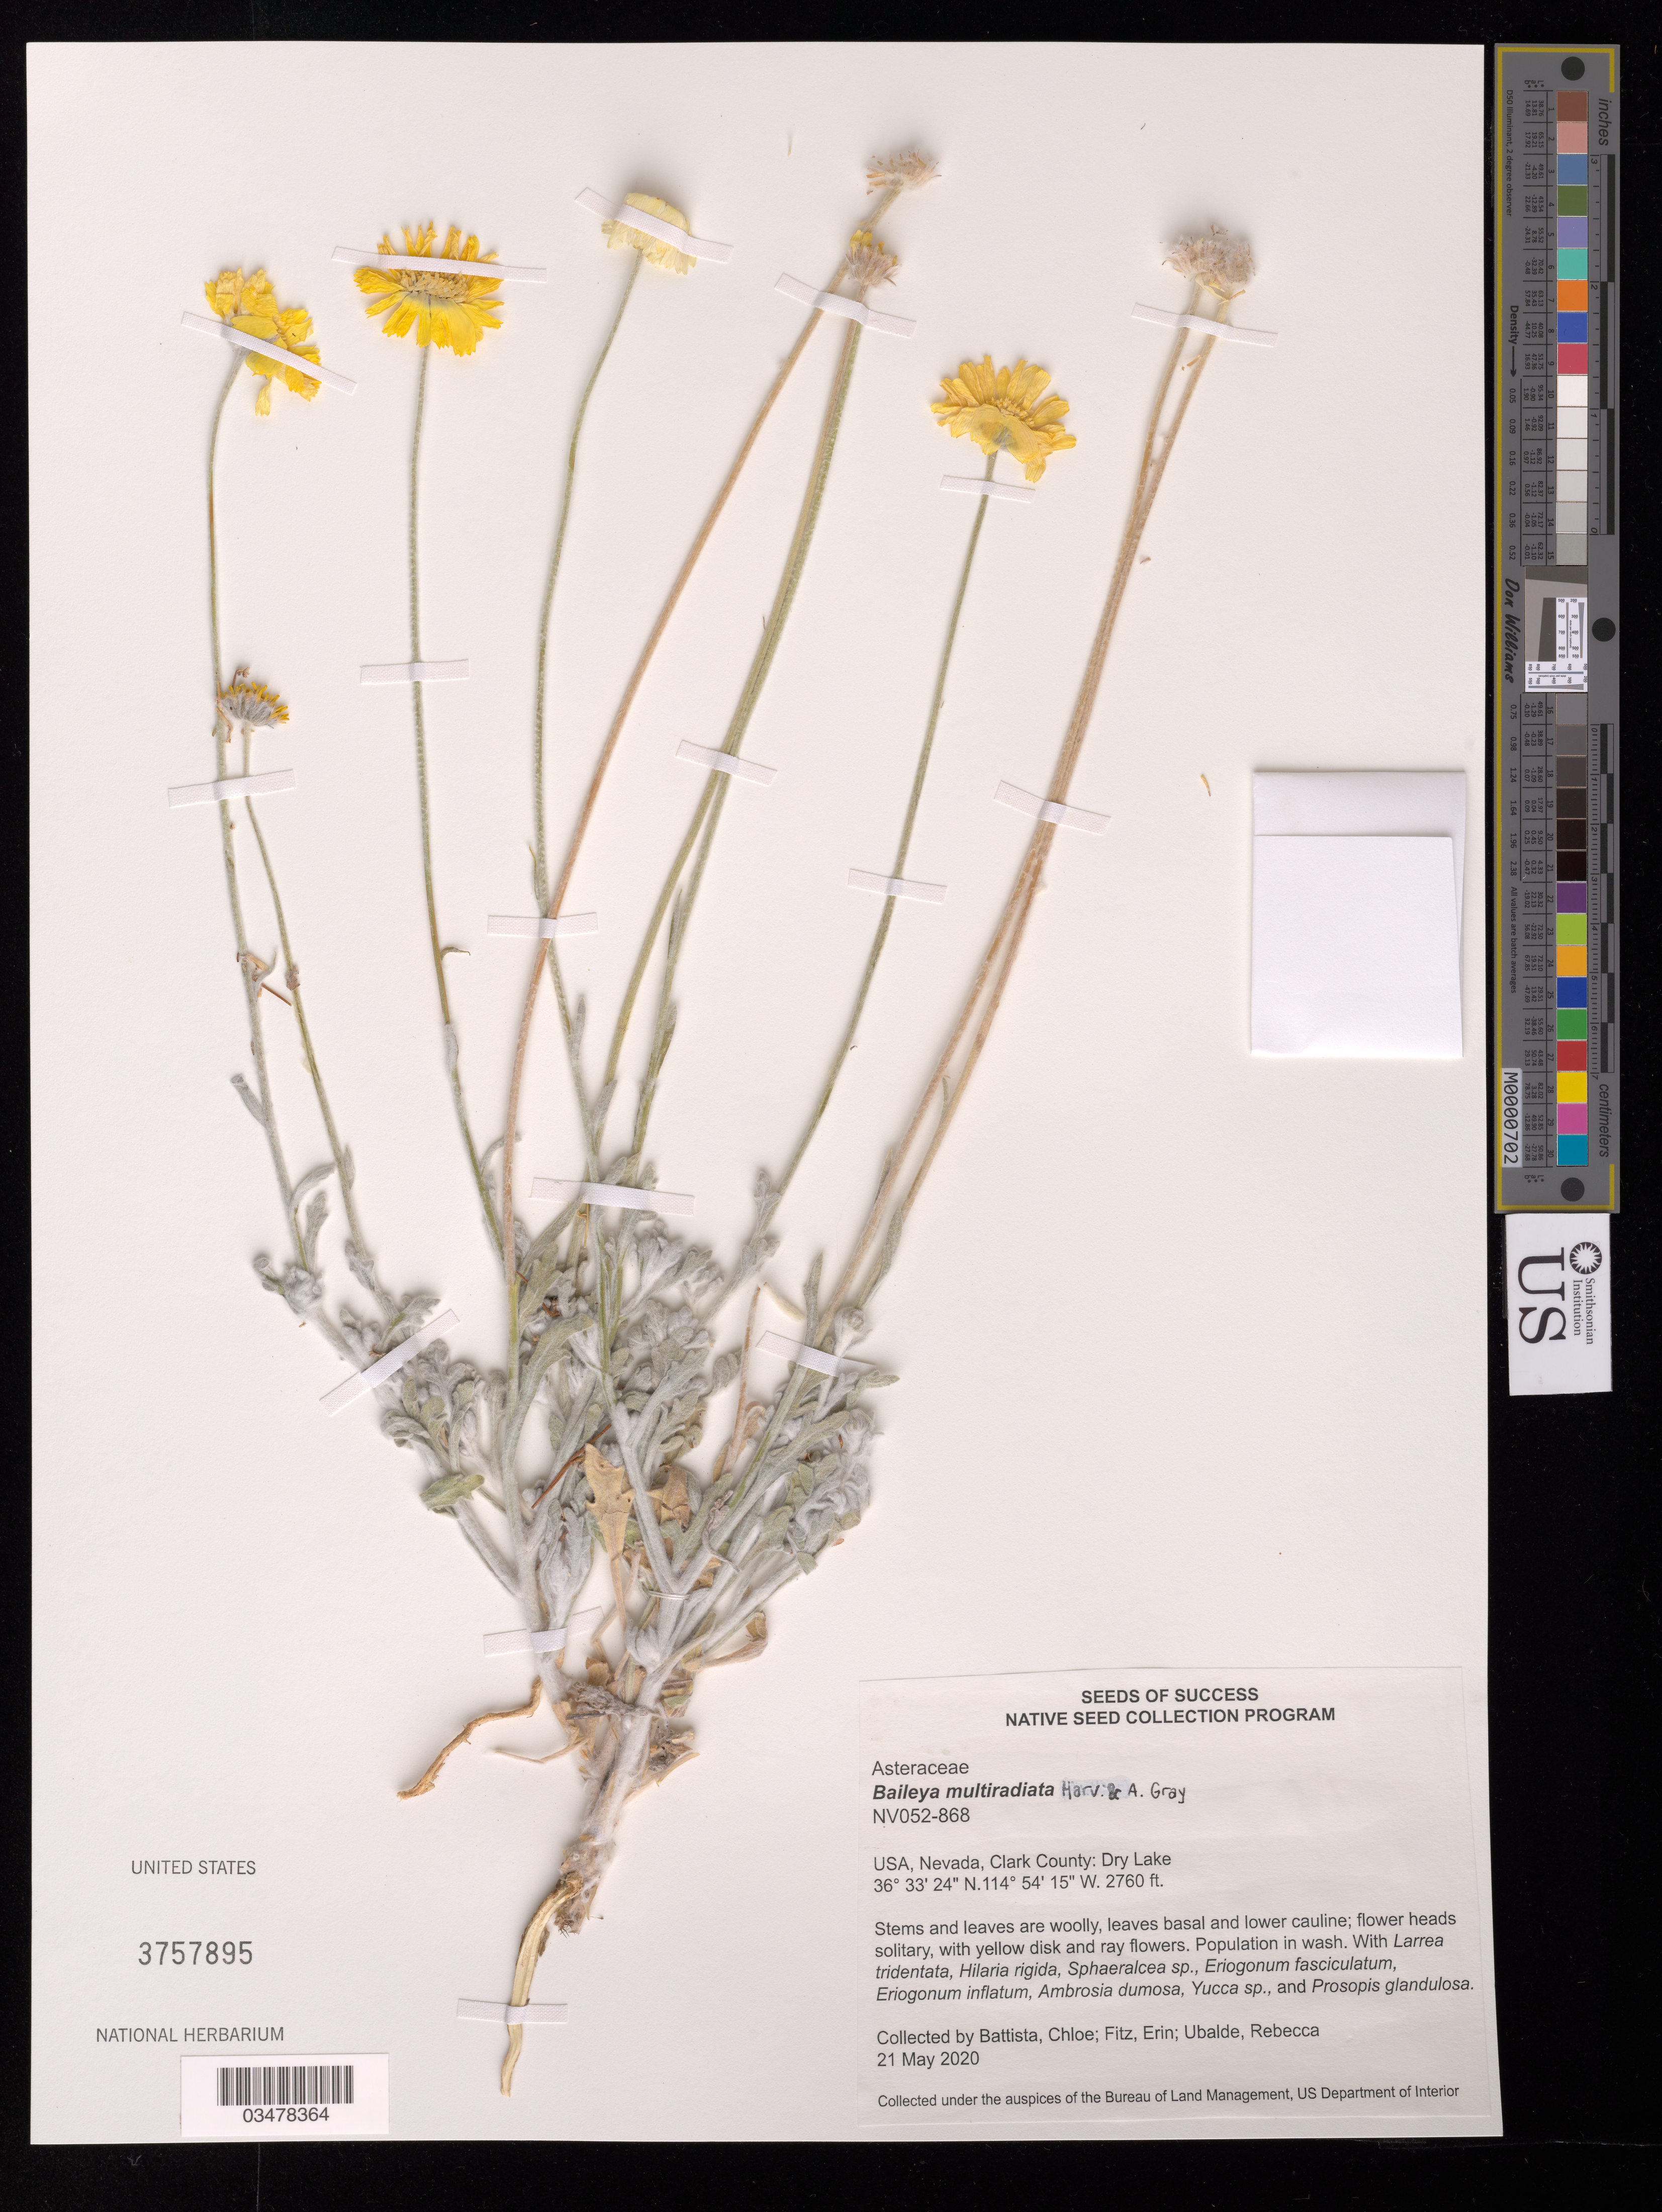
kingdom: Plantae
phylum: Tracheophyta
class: Magnoliopsida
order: Asterales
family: Asteraceae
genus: Baileya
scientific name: Baileya multiradiata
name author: Harv. & A. Gray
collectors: C. Battista, E. Fitz & R. Ubalde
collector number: NV052-868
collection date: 2020-05-21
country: United States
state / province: Nevada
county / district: Clark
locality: Dry Lake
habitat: Wash. Larrea tridentata, Hilaria rigida, Ambrosia dumosa, Yucca sp., etc.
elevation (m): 841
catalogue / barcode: US 3757895